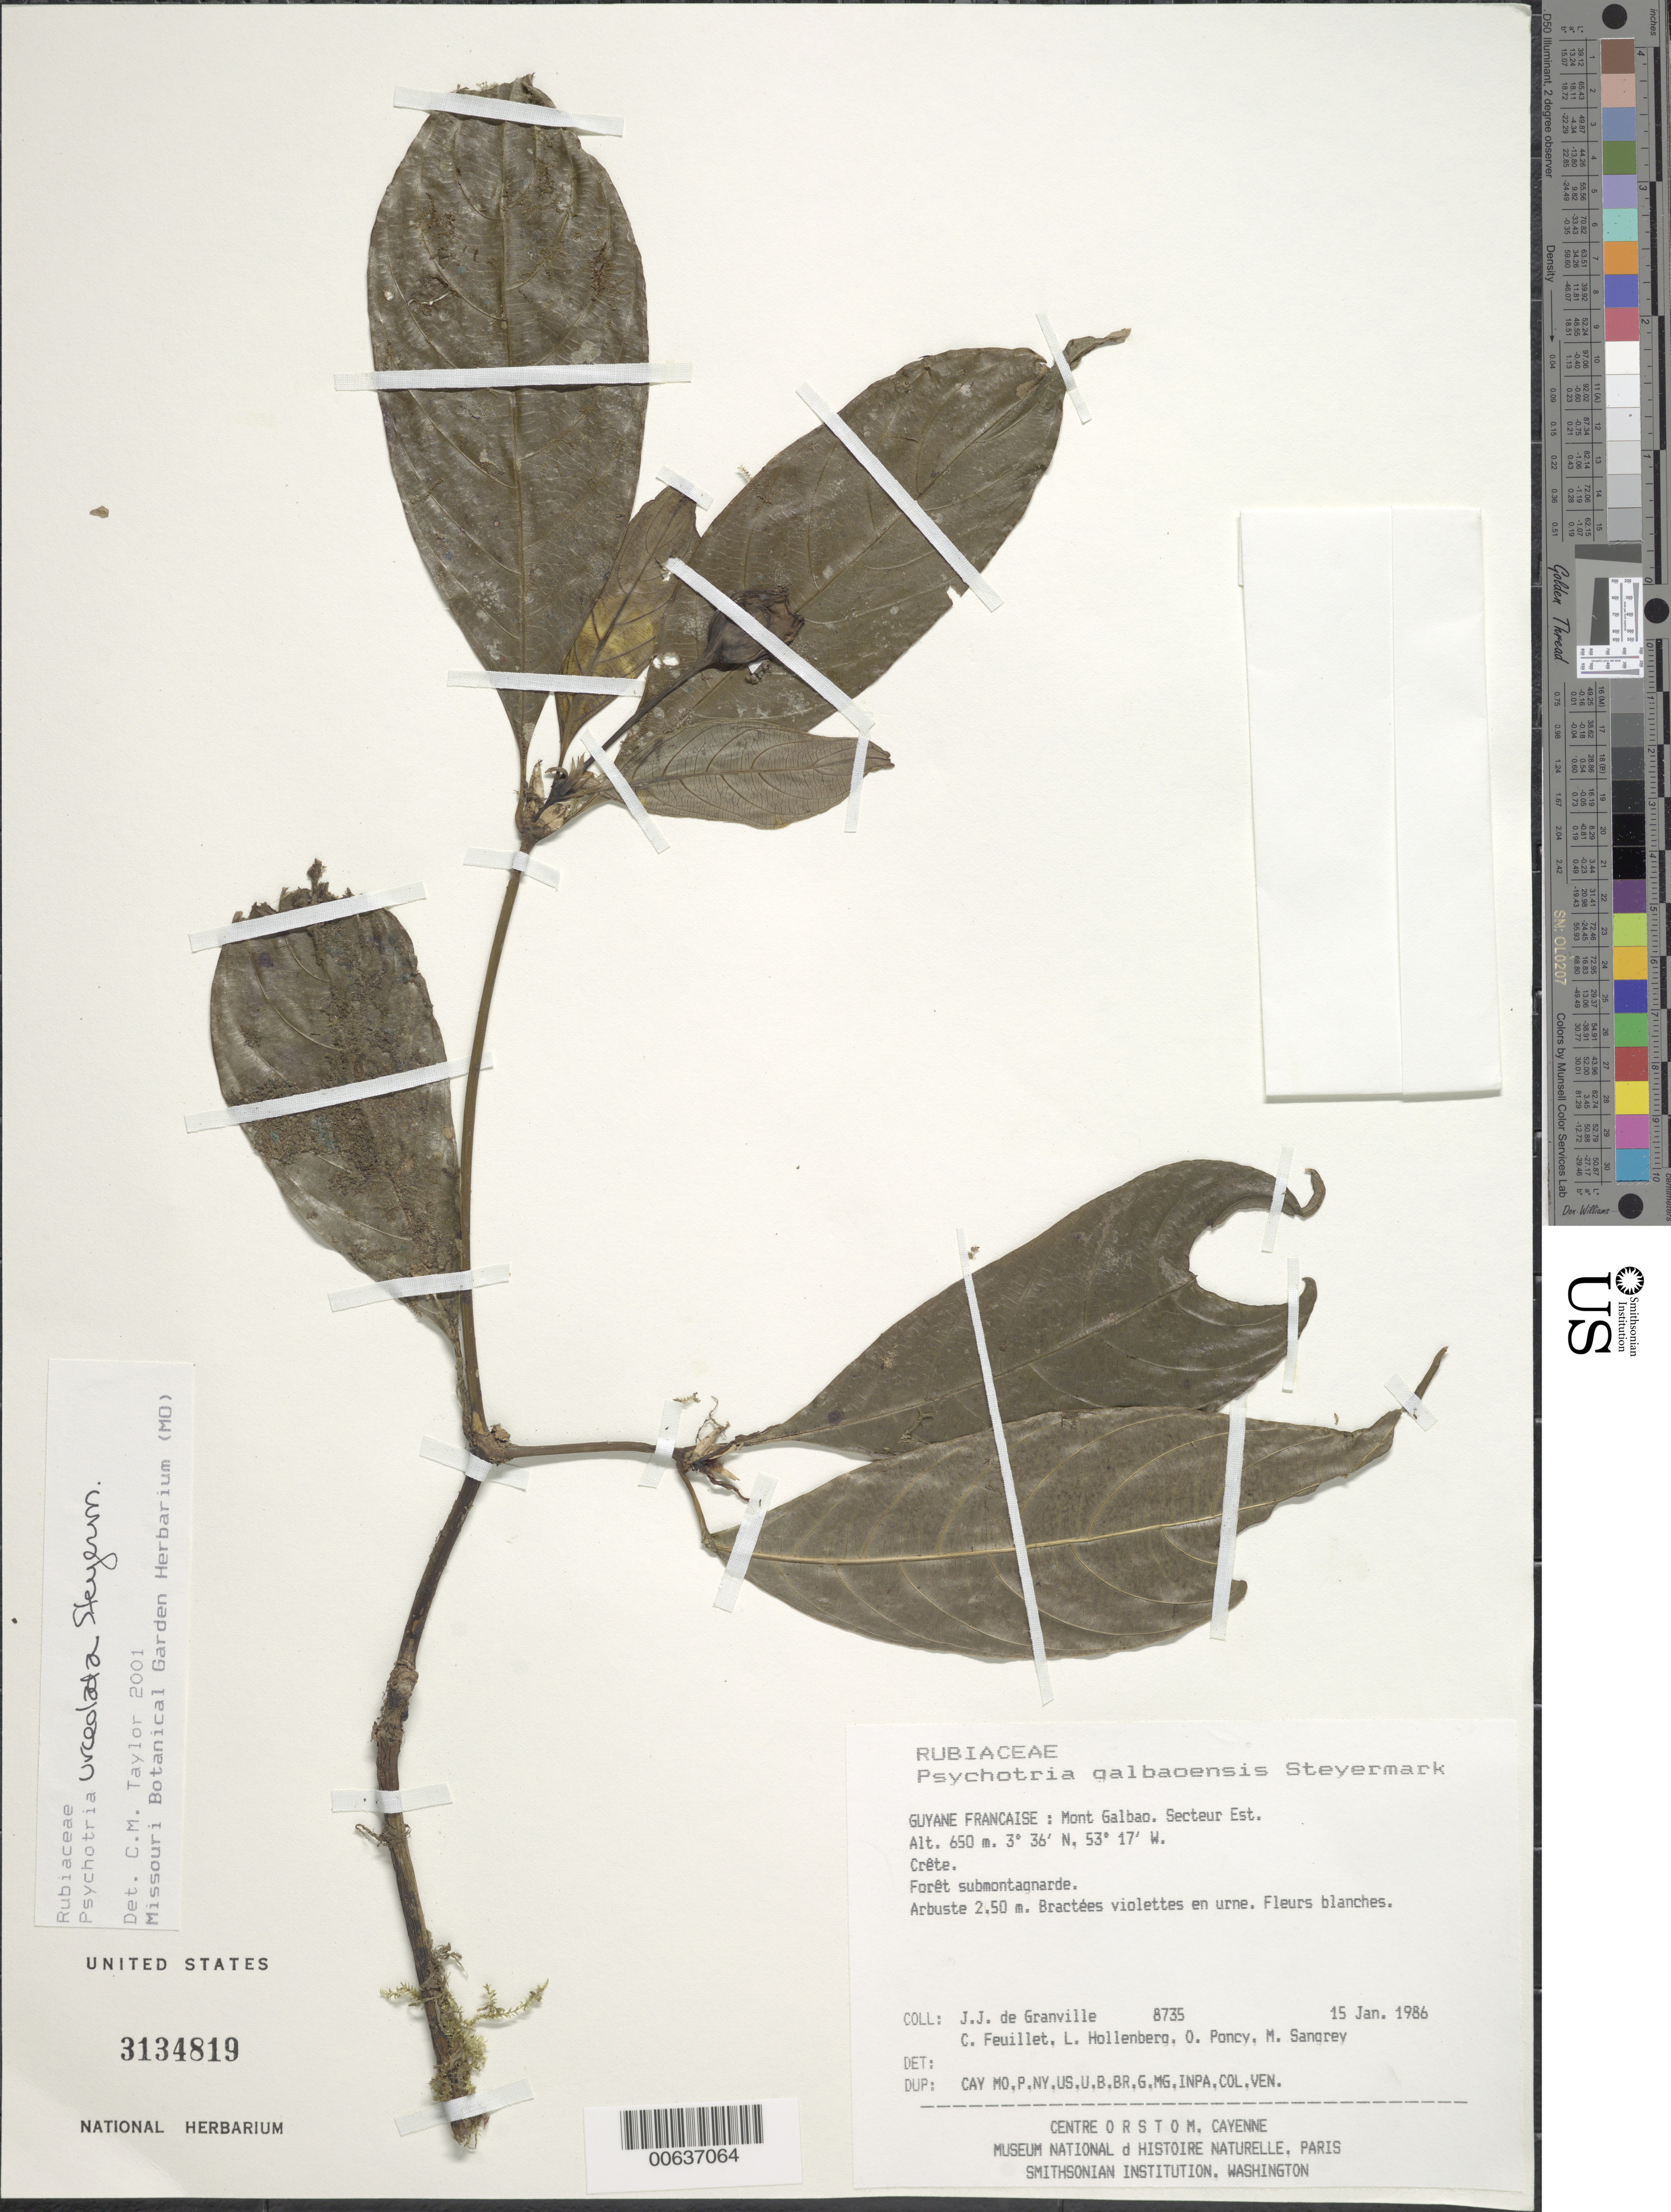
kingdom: Plantae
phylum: Tracheophyta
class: Magnoliopsida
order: Gentianales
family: Rubiaceae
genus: Palicourea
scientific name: Palicourea urceolata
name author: (Steyerm.) Delprete & J.H. Kirkbr.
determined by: Kirkbride, J. H., Jr.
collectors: J.-J. de Granville, C. Feuillet, L. Hollenberg, O. Poncy & M. S. Sangrey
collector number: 8735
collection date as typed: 15-Jan-86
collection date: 1986-01-15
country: French Guiana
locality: Mont Galbao. Secteur Est. Crête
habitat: Forêt submontagnarde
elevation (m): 650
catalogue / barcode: US 3138419